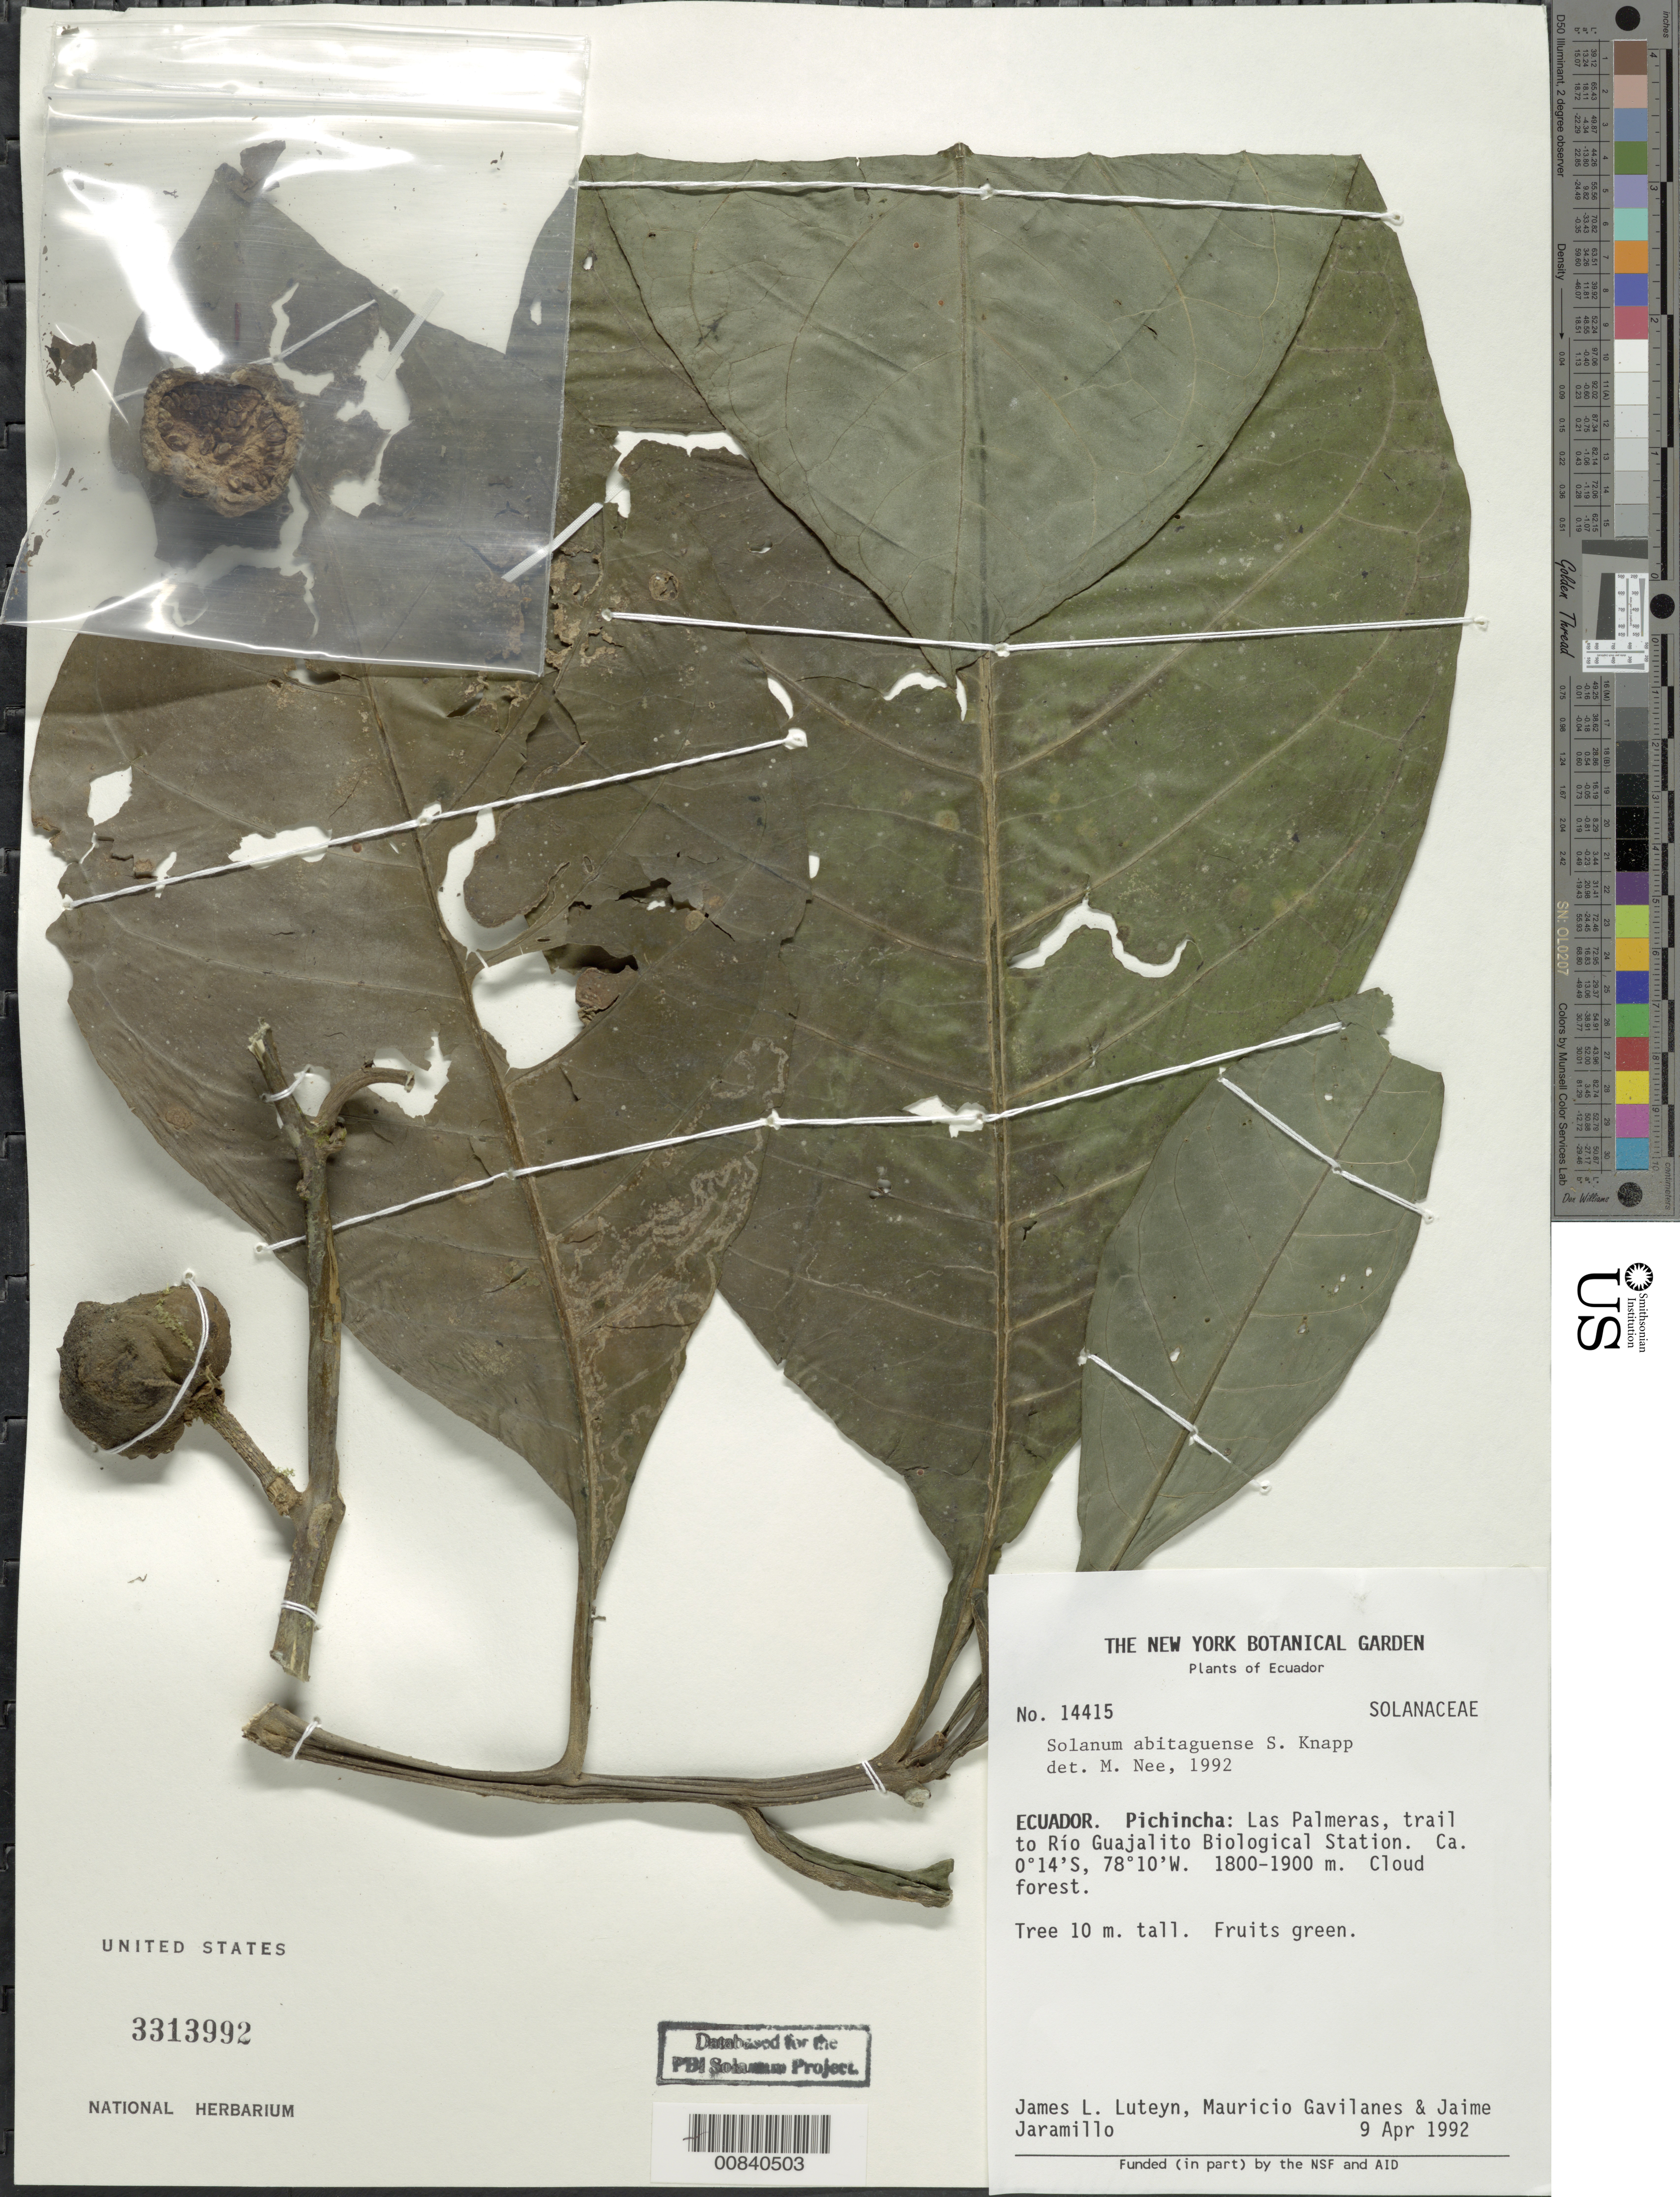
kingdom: Plantae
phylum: Tracheophyta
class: Magnoliopsida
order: Solanales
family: Solanaceae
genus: Solanum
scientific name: Solanum abitaguense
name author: S. Knapp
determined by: Nee, Michael H.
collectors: J. L. Luteyn, M. Gavilanes & J. L. Jaramillo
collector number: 14415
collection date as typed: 9 Apr 1992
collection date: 1992-04-09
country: Ecuador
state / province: Pichincha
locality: trail to Río Guajalito Biological Station.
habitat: Cloud forest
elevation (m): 1800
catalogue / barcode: US 3313992